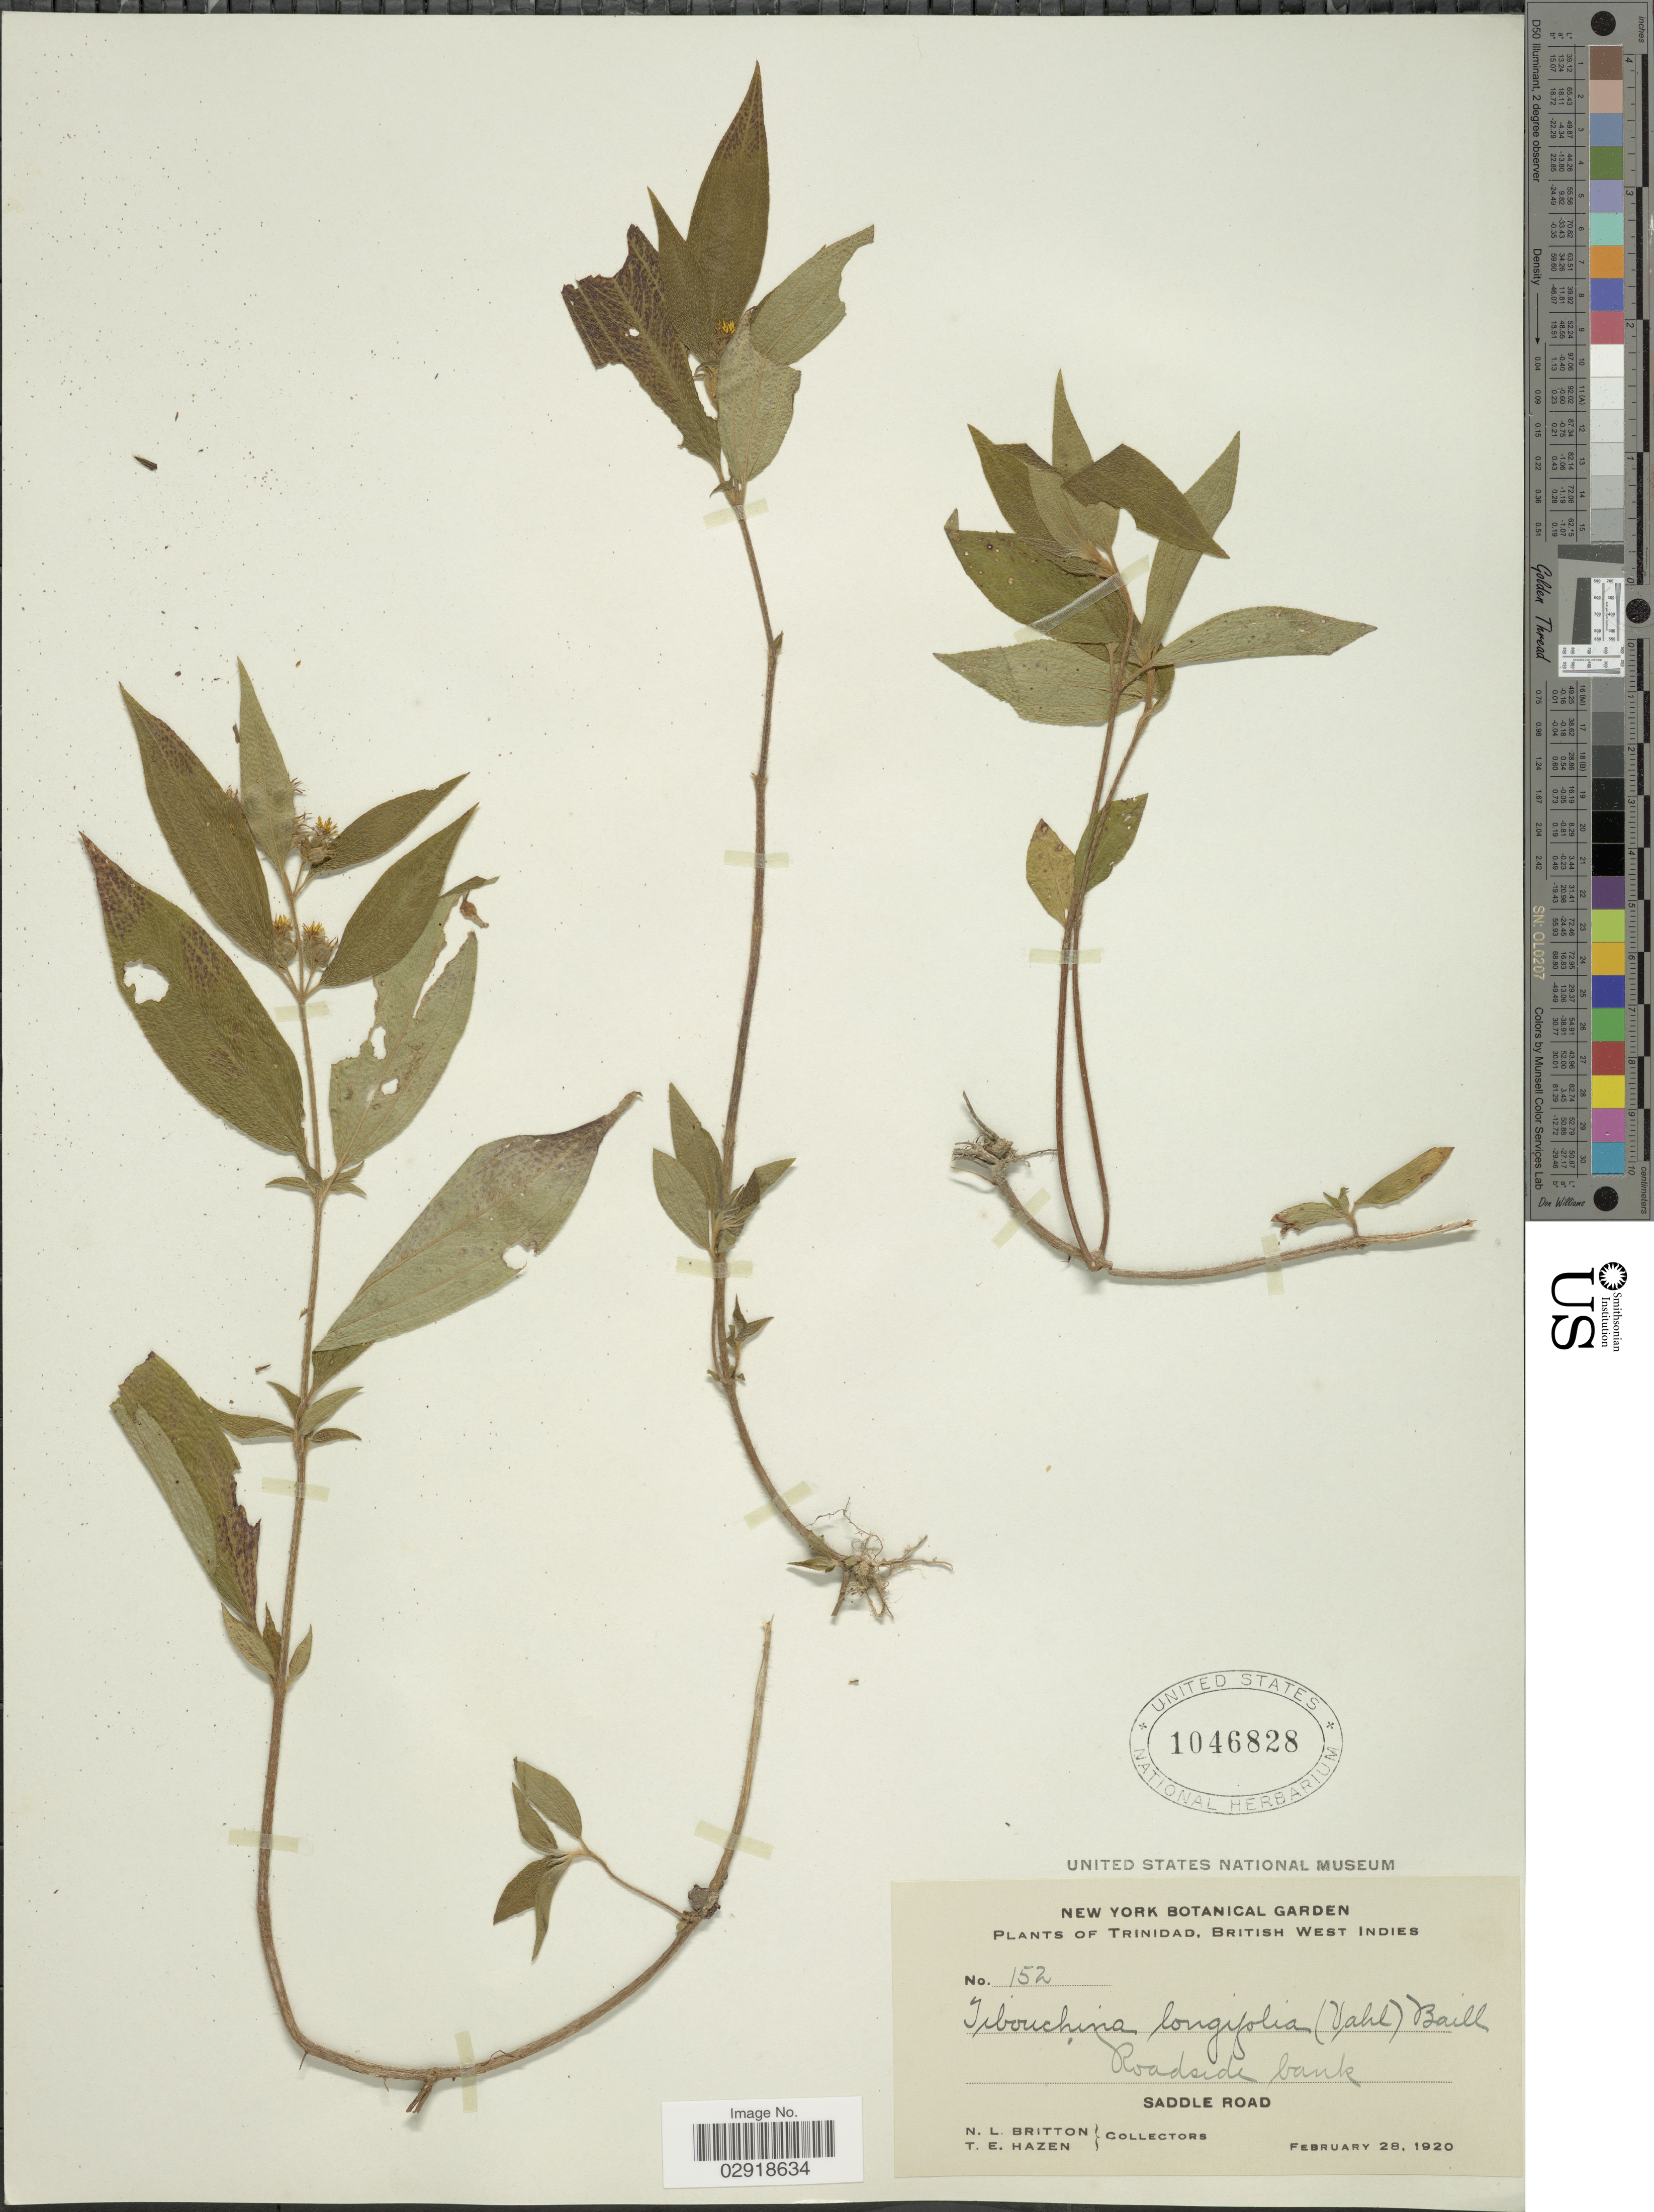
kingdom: Plantae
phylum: Tracheophyta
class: Magnoliopsida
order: Myrtales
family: Melastomataceae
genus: Chaetogastra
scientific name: Chaetogastra longifolia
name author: (Vahl) DC.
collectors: N. Britton & T. E. Hazen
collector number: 152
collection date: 1920-02-28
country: Trinidad and Tobago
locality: Trinidad, British West Indies. Roadside bank. Saddle Road.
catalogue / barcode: US 1046828